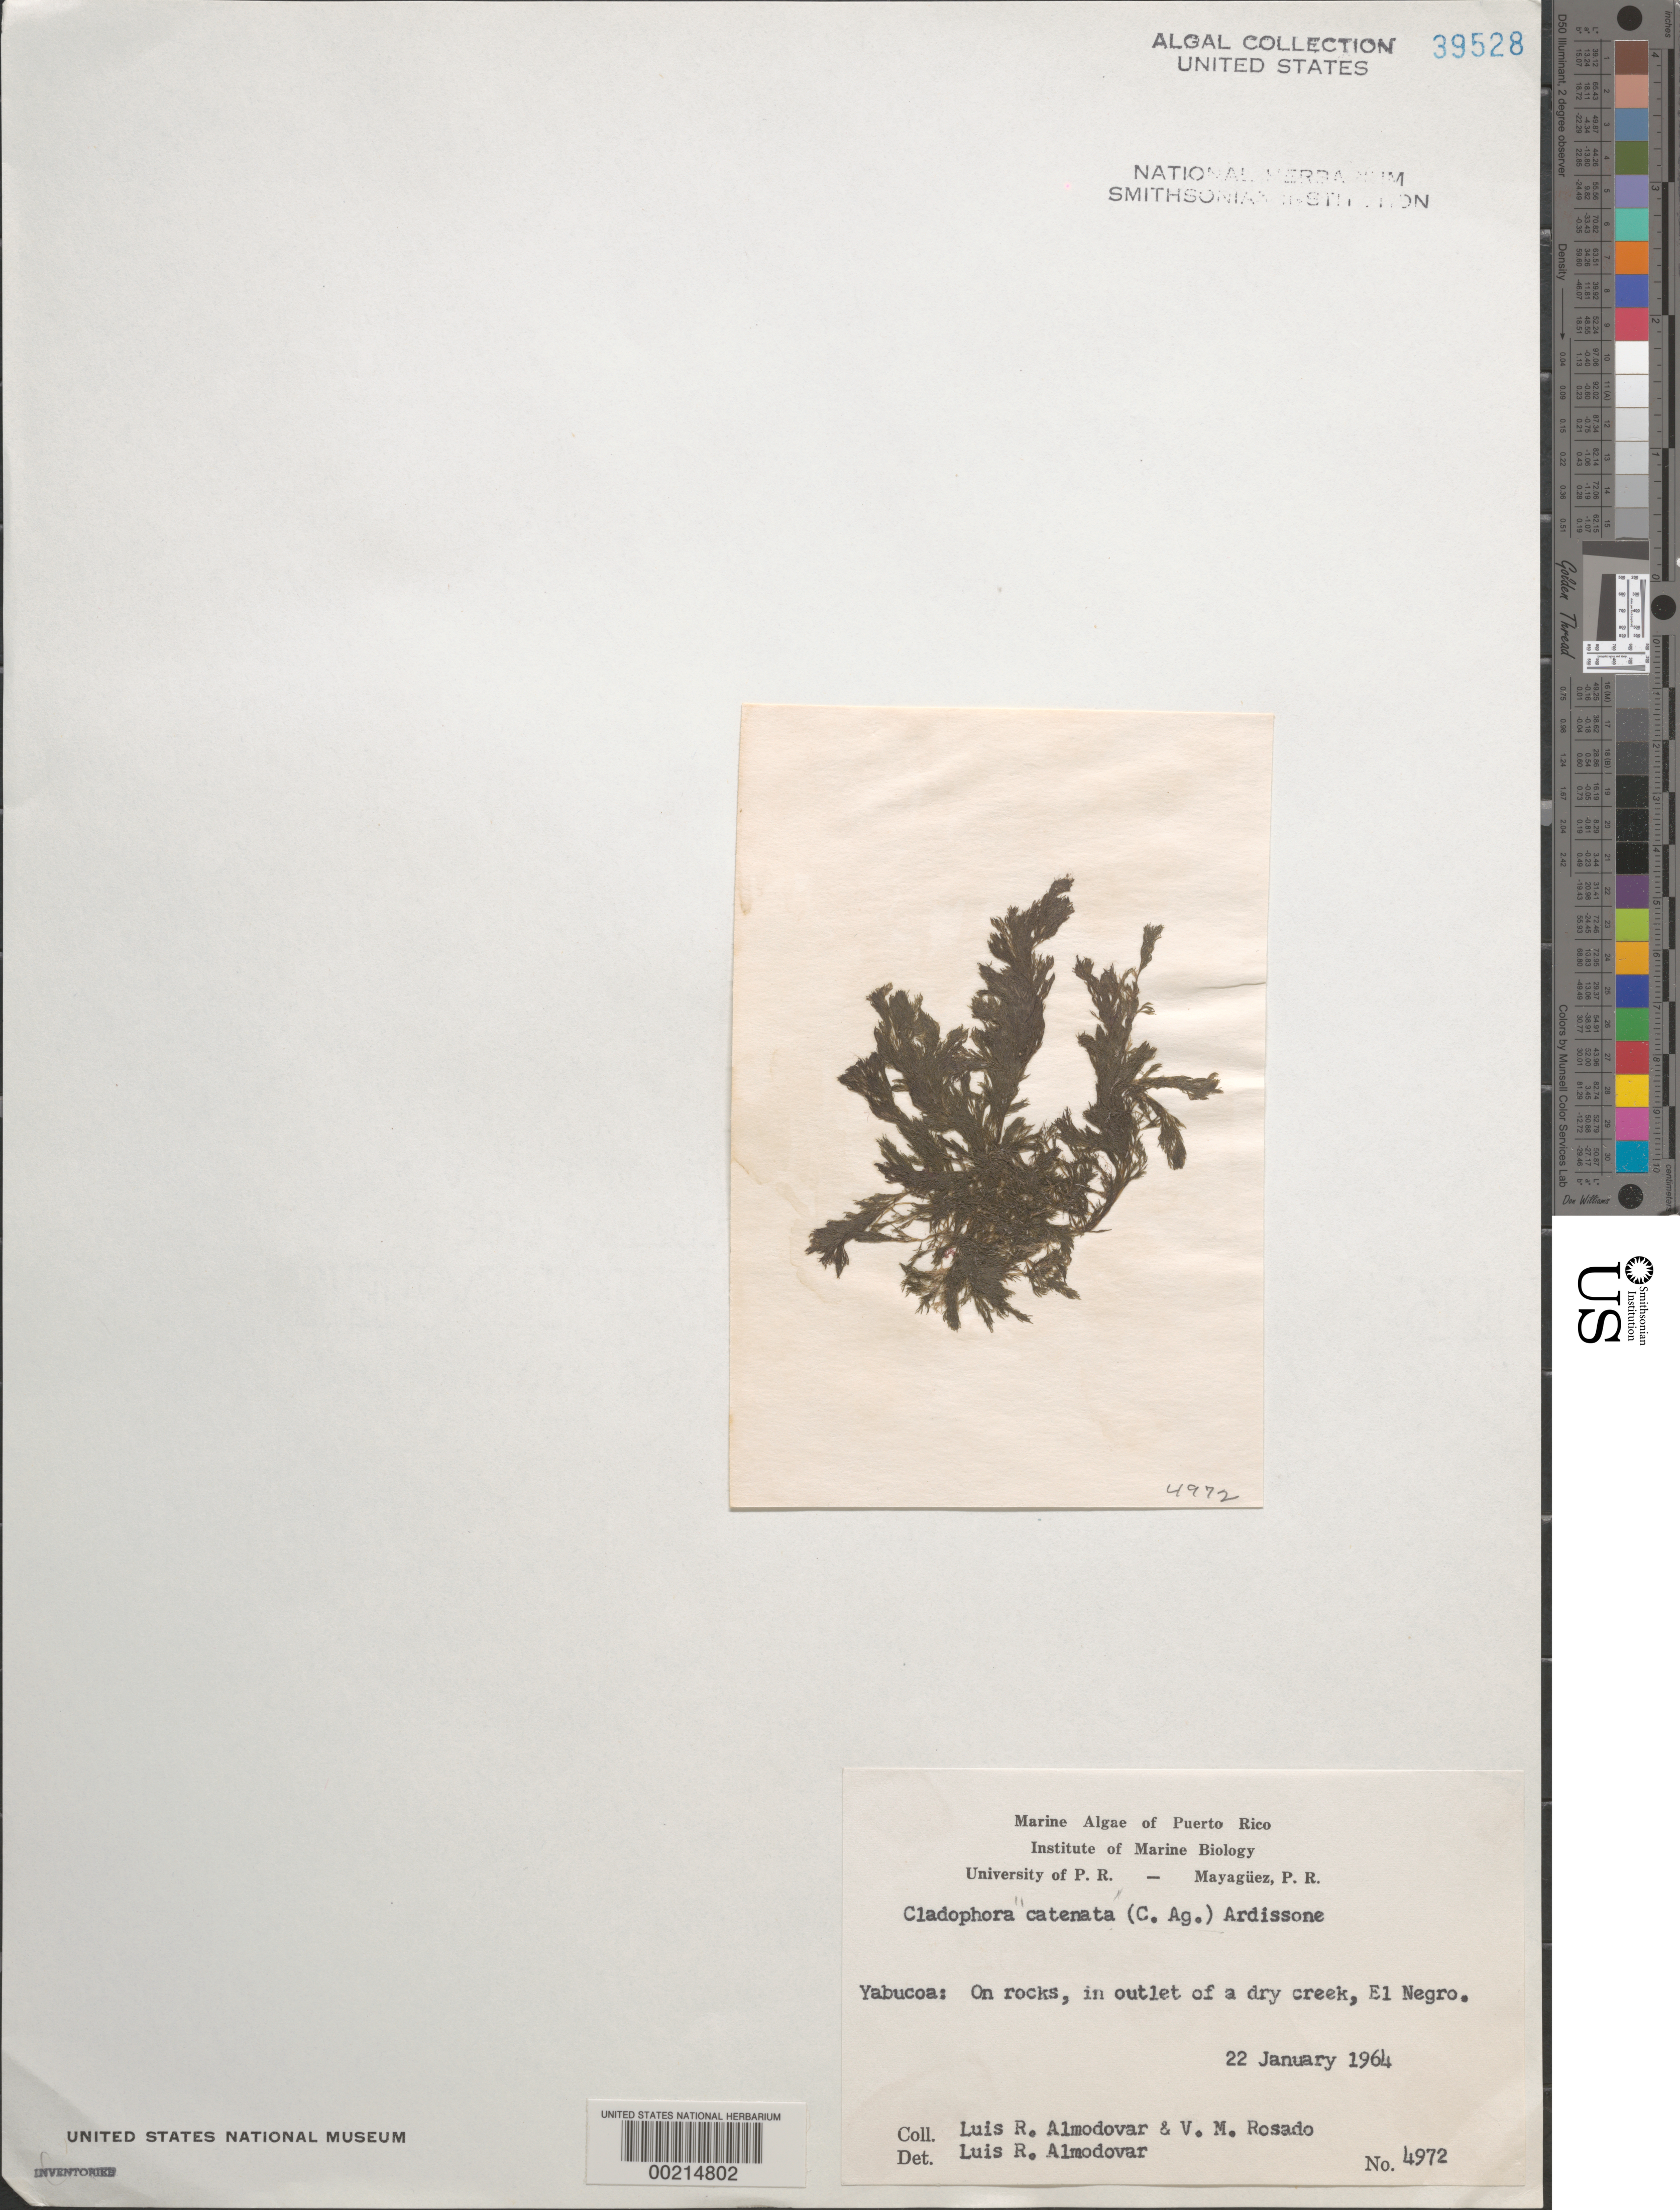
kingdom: Plantae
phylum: Chlorophyta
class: Ulvophyceae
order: Cladophorales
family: Cladophoraceae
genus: Cladophora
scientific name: Cladophora catenata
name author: (L.) Kütz.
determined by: Almodovar, L. R.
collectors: L. Almodovar & V. Rosado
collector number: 4972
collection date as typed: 22 Jan 1964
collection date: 1964-01-22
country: Puerto Rico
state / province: Yabucoa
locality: El Negro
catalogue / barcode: US 39528